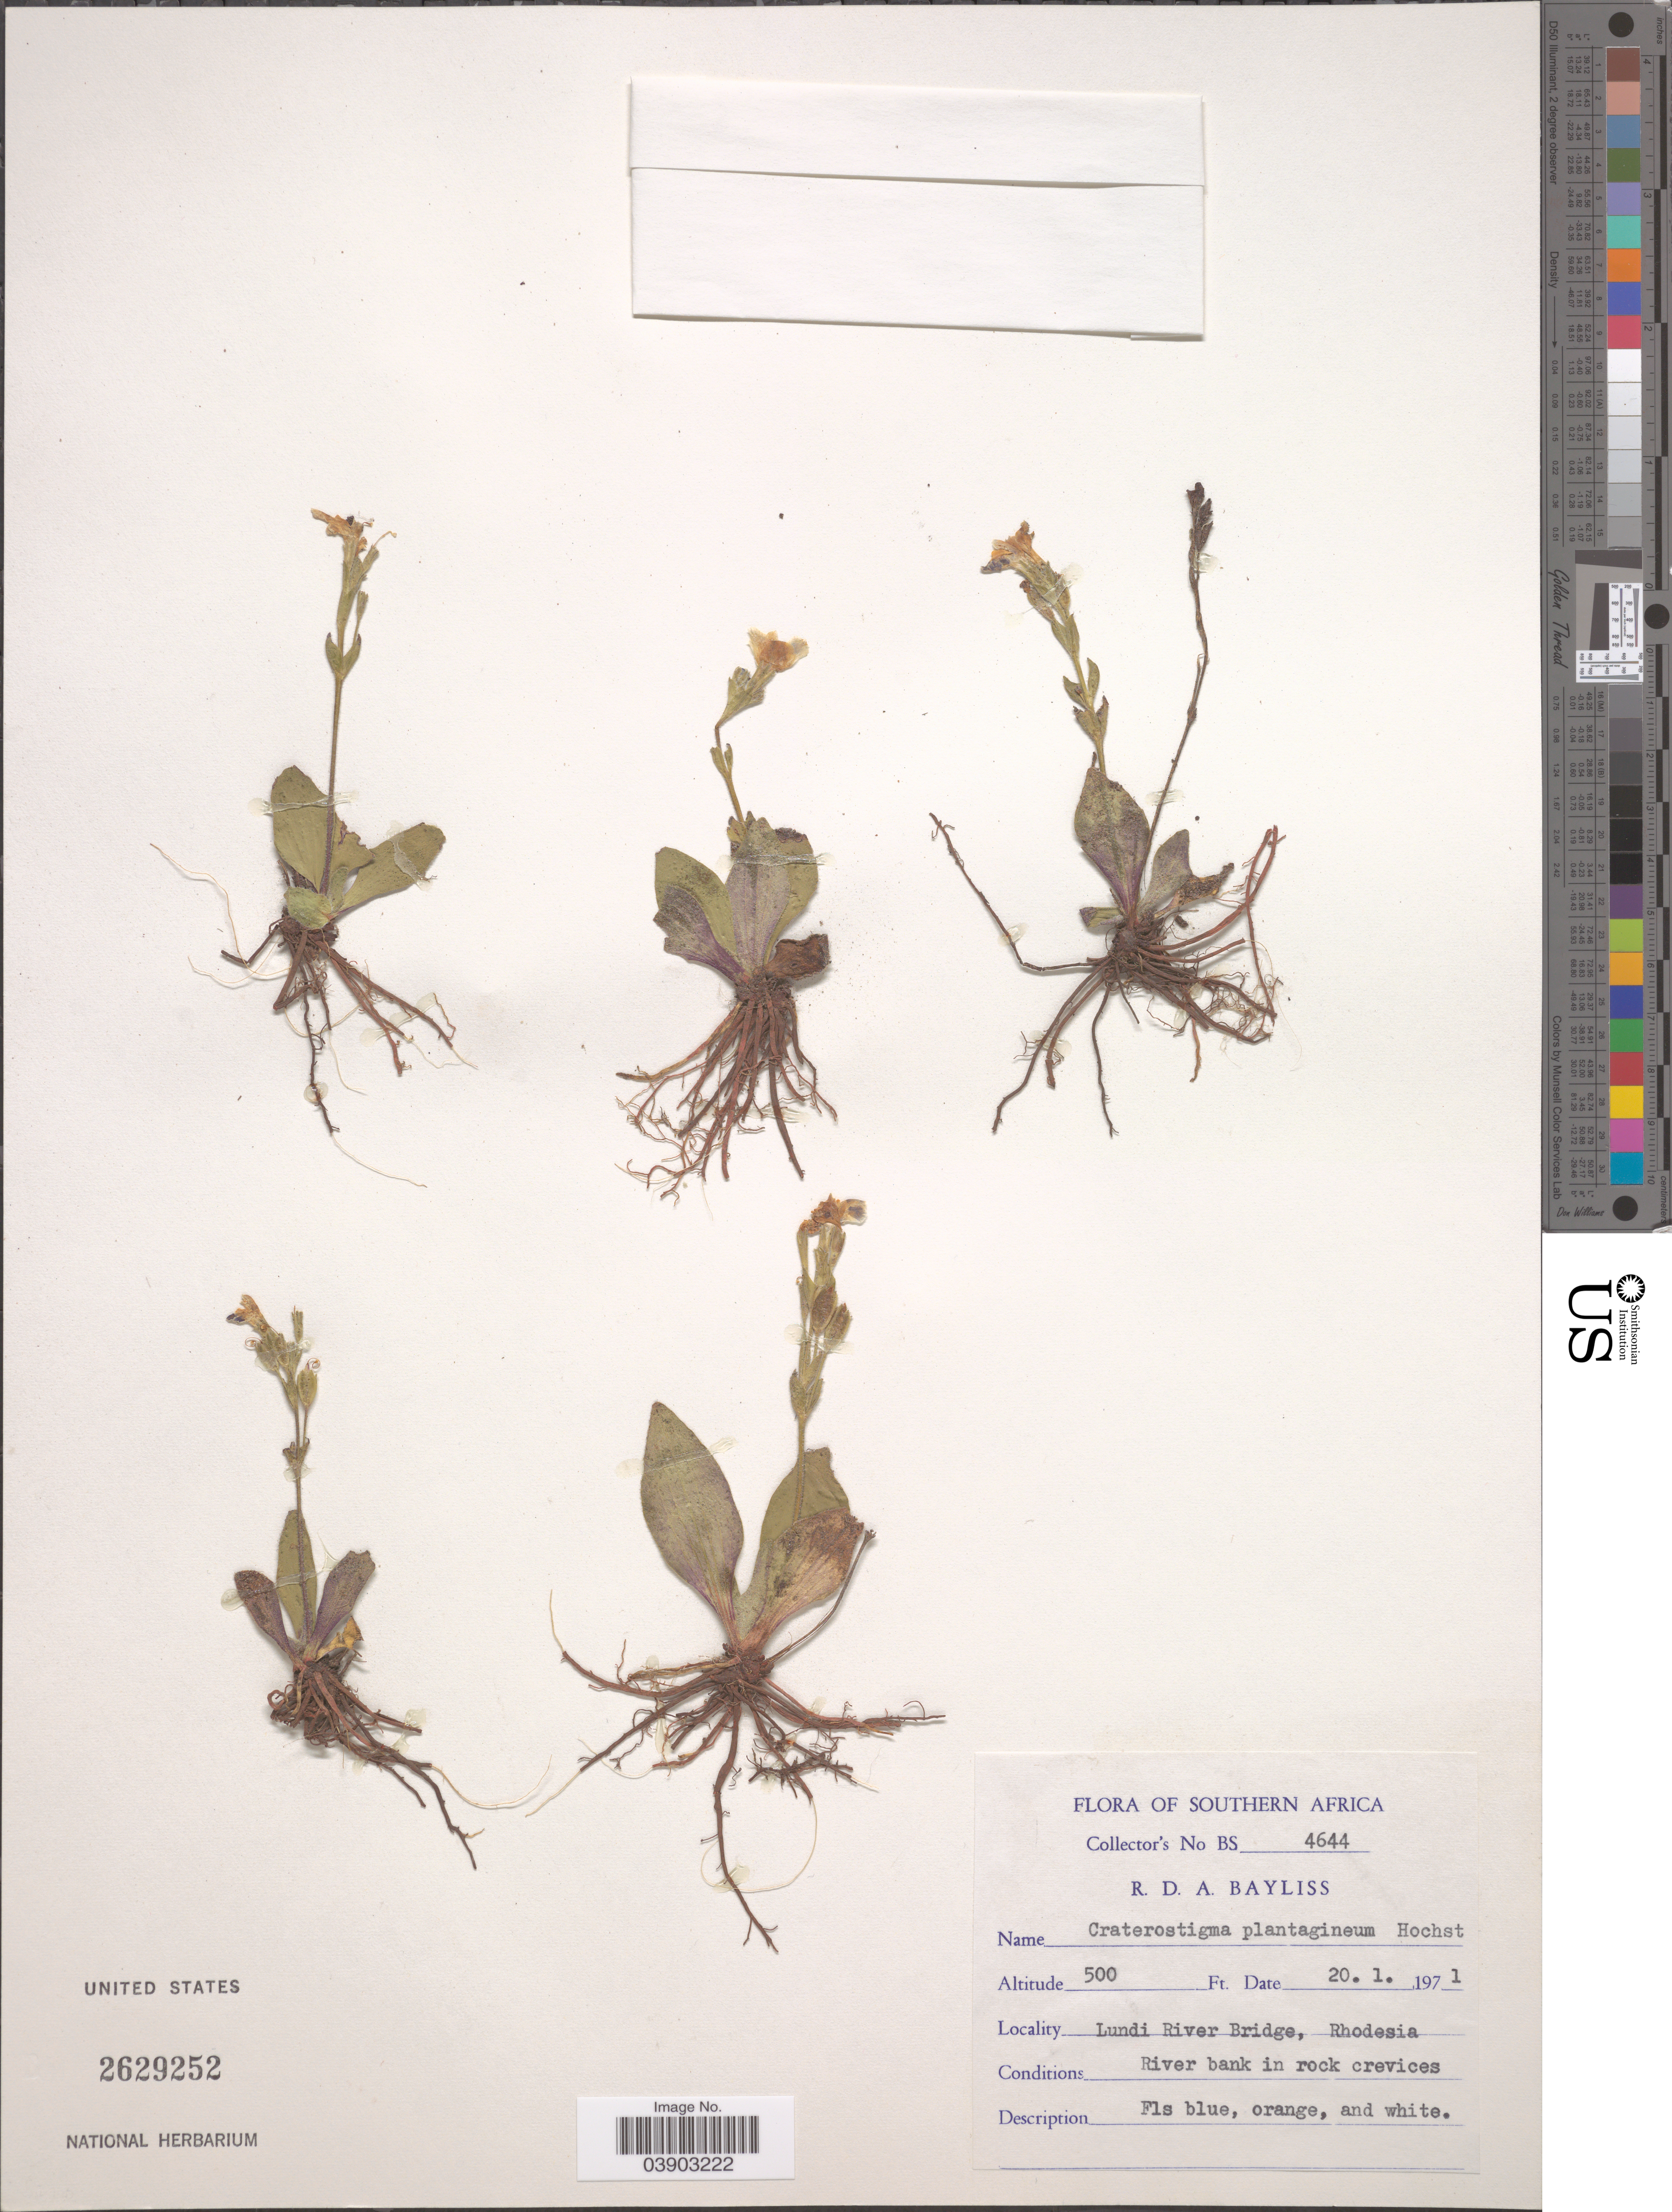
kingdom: Plantae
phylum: Tracheophyta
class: Magnoliopsida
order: Lamiales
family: Linderniaceae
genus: Craterostigma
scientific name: Craterostigma plantagineum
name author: Hochst.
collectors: R. Bayliss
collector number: BS4644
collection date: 1971-01-20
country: Zimbabwe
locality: Southern Africa. Lundi River Bridge, Rhodesia. River bank in rock crevices.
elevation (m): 152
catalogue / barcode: US 2629252